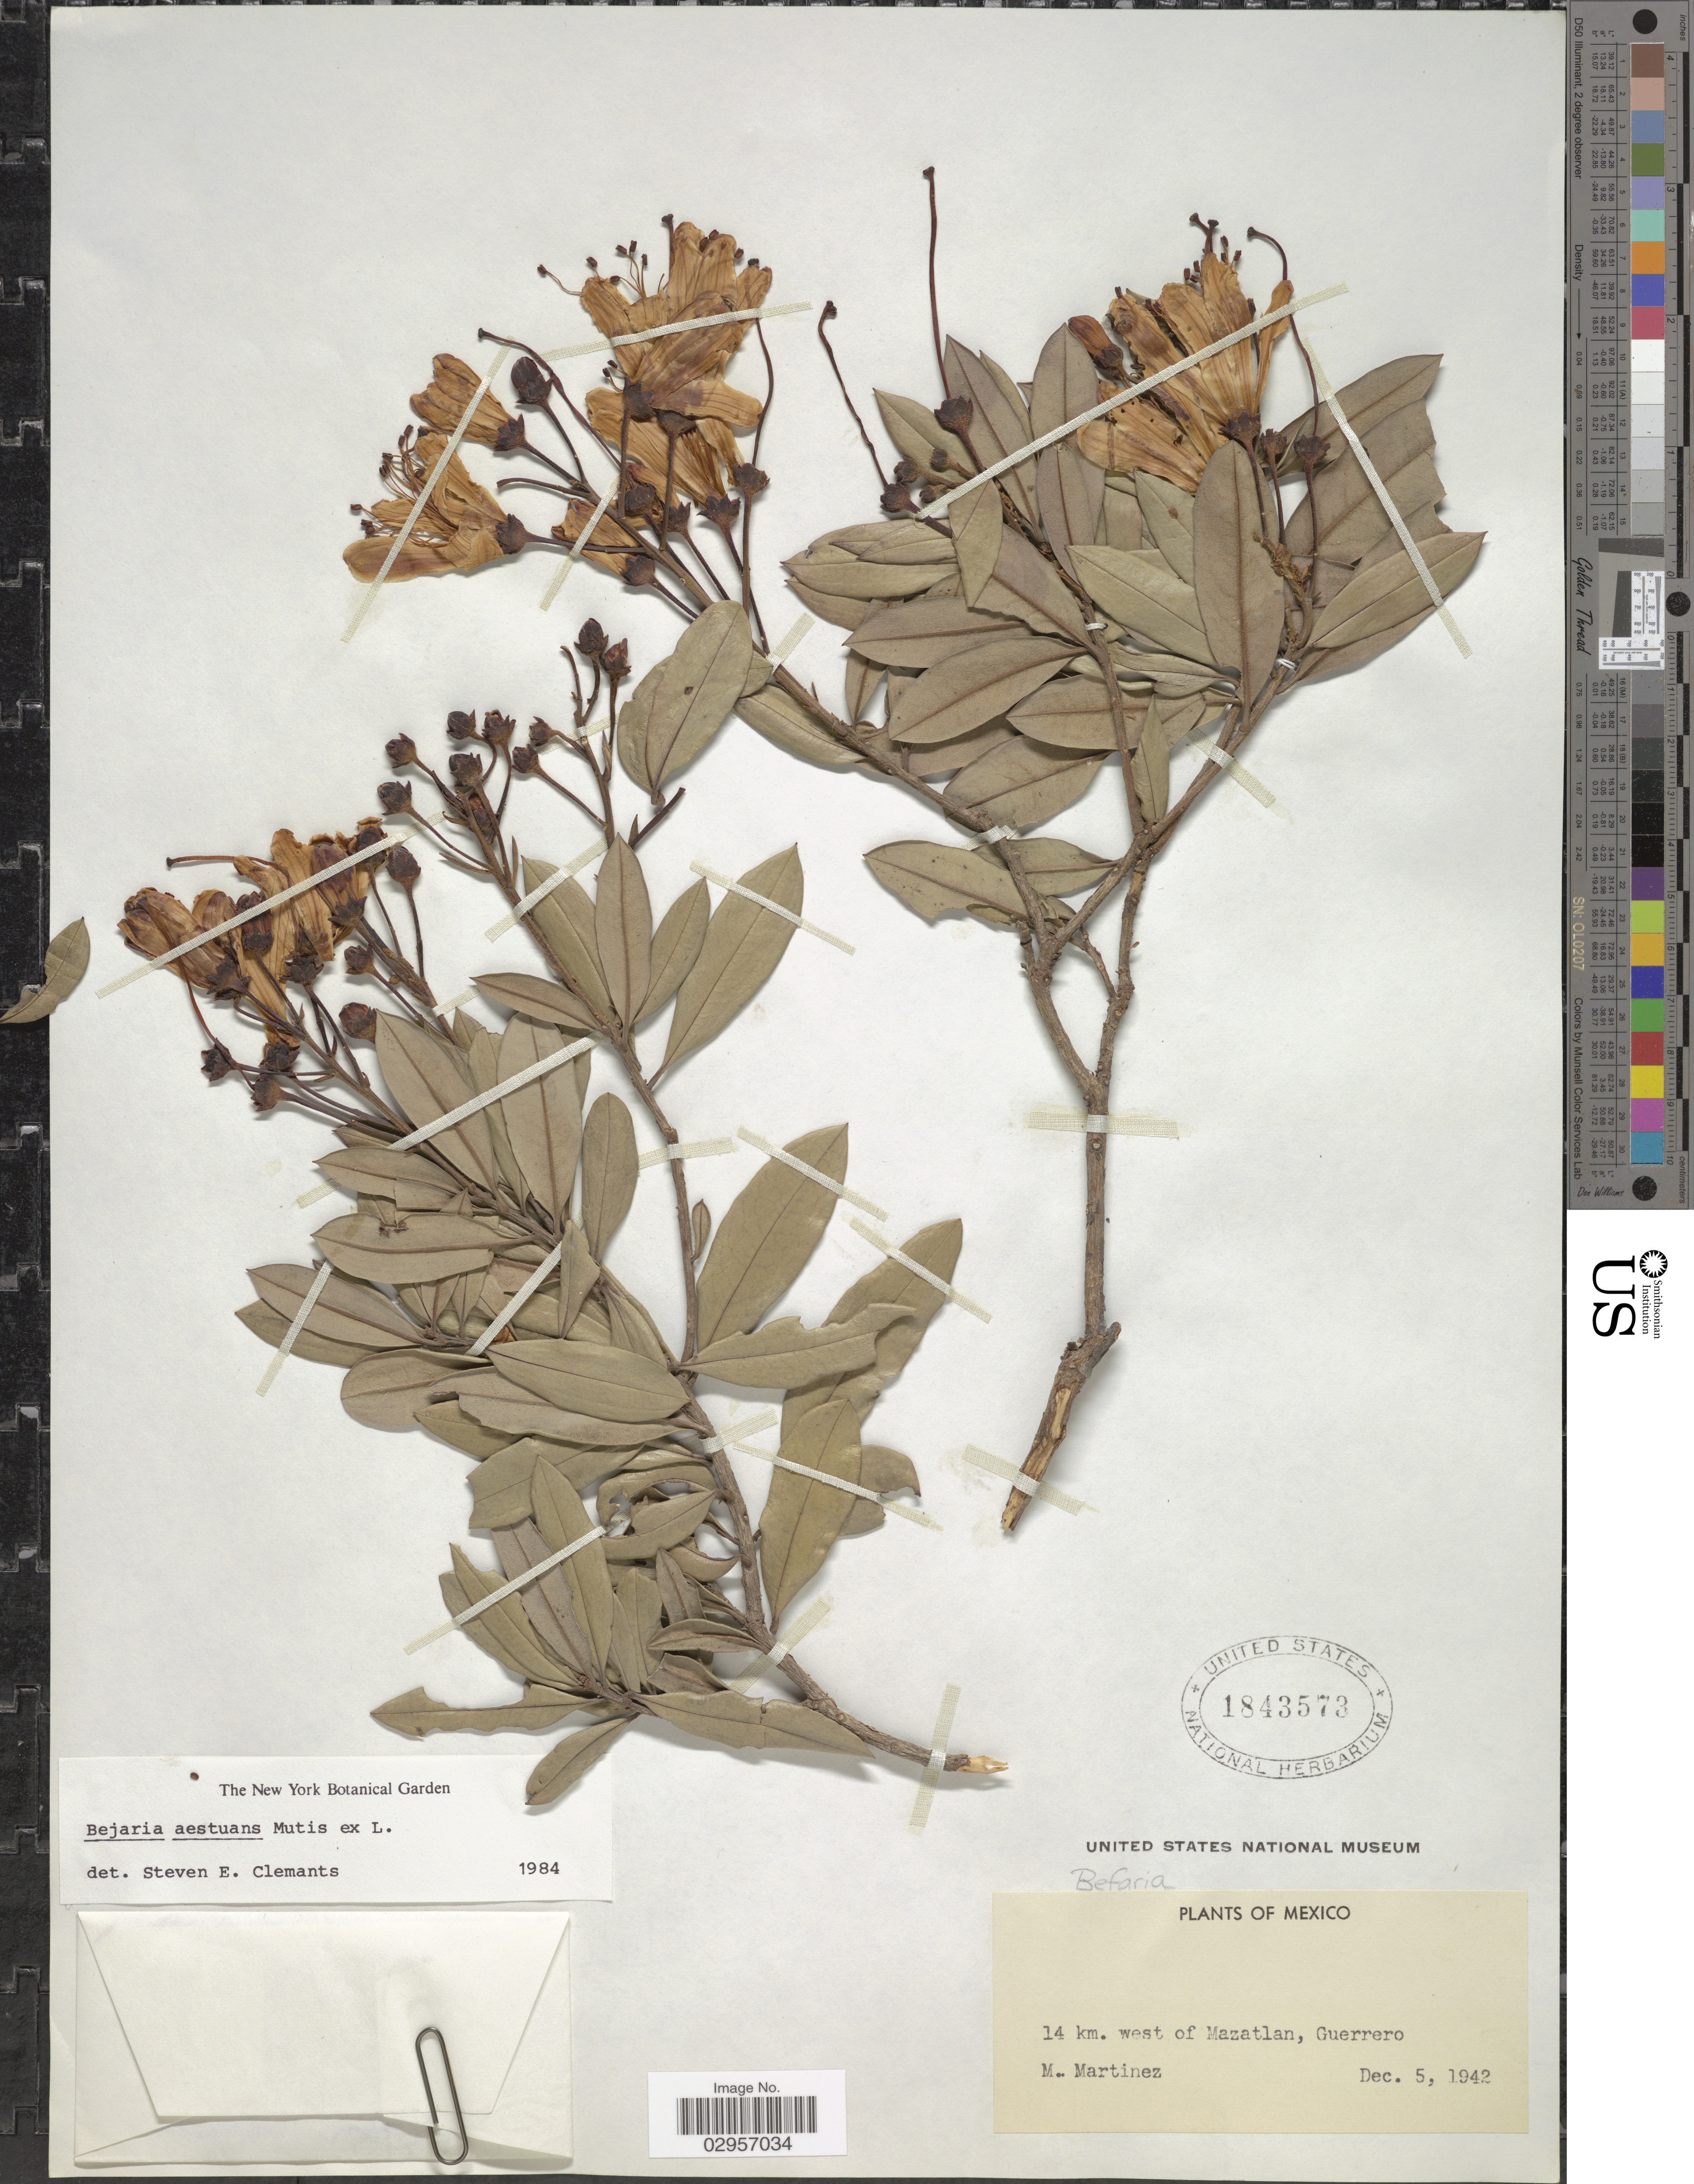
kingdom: Plantae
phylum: Tracheophyta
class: Magnoliopsida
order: Ericales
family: Ericaceae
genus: Befaria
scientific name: Befaria aestuans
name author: Mutis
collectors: M. Martínez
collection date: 1942-12-05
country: Mexico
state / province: Guerrero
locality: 14 km. west of Mazatlan, Guerrero.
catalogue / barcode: US 1843573